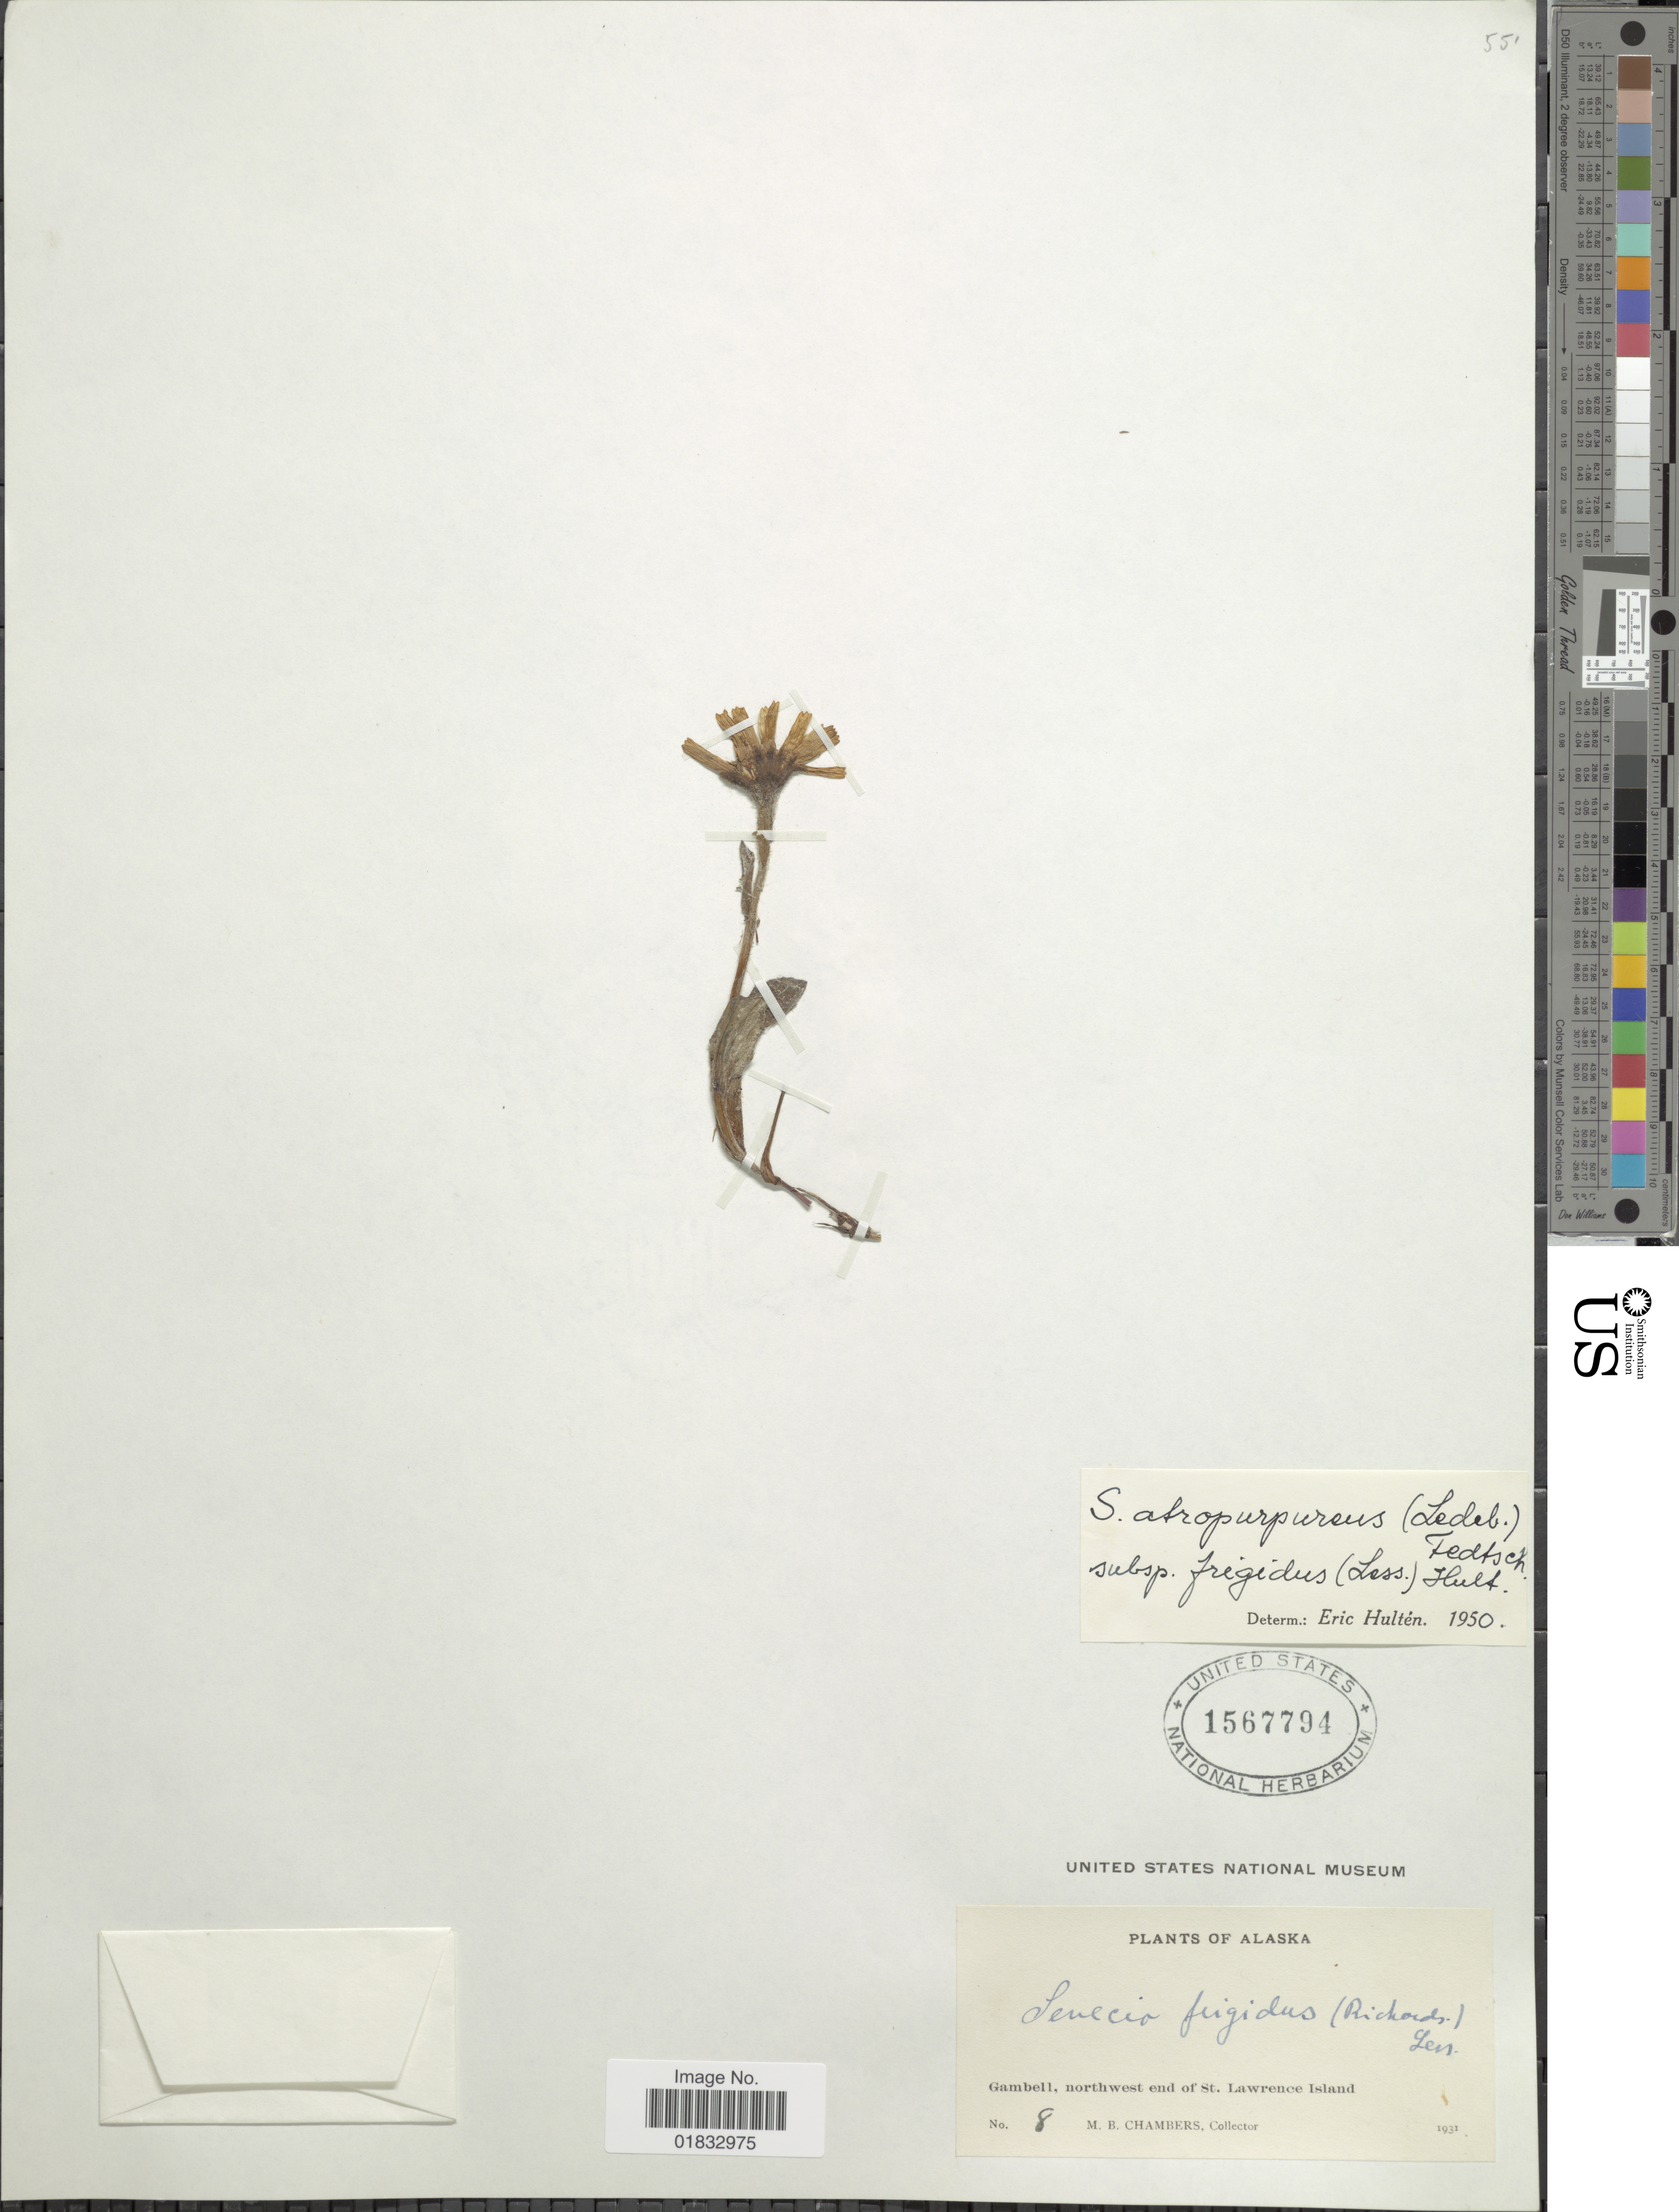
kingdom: Plantae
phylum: Tracheophyta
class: Magnoliopsida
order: Asterales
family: Asteraceae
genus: Tephroseris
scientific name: Tephroseris frigida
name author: (Richardson) Holub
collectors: M. Chambers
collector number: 8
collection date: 1931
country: United States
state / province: Alaska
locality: Gambell, northwest end of St Lawrence Island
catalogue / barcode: US 1567794